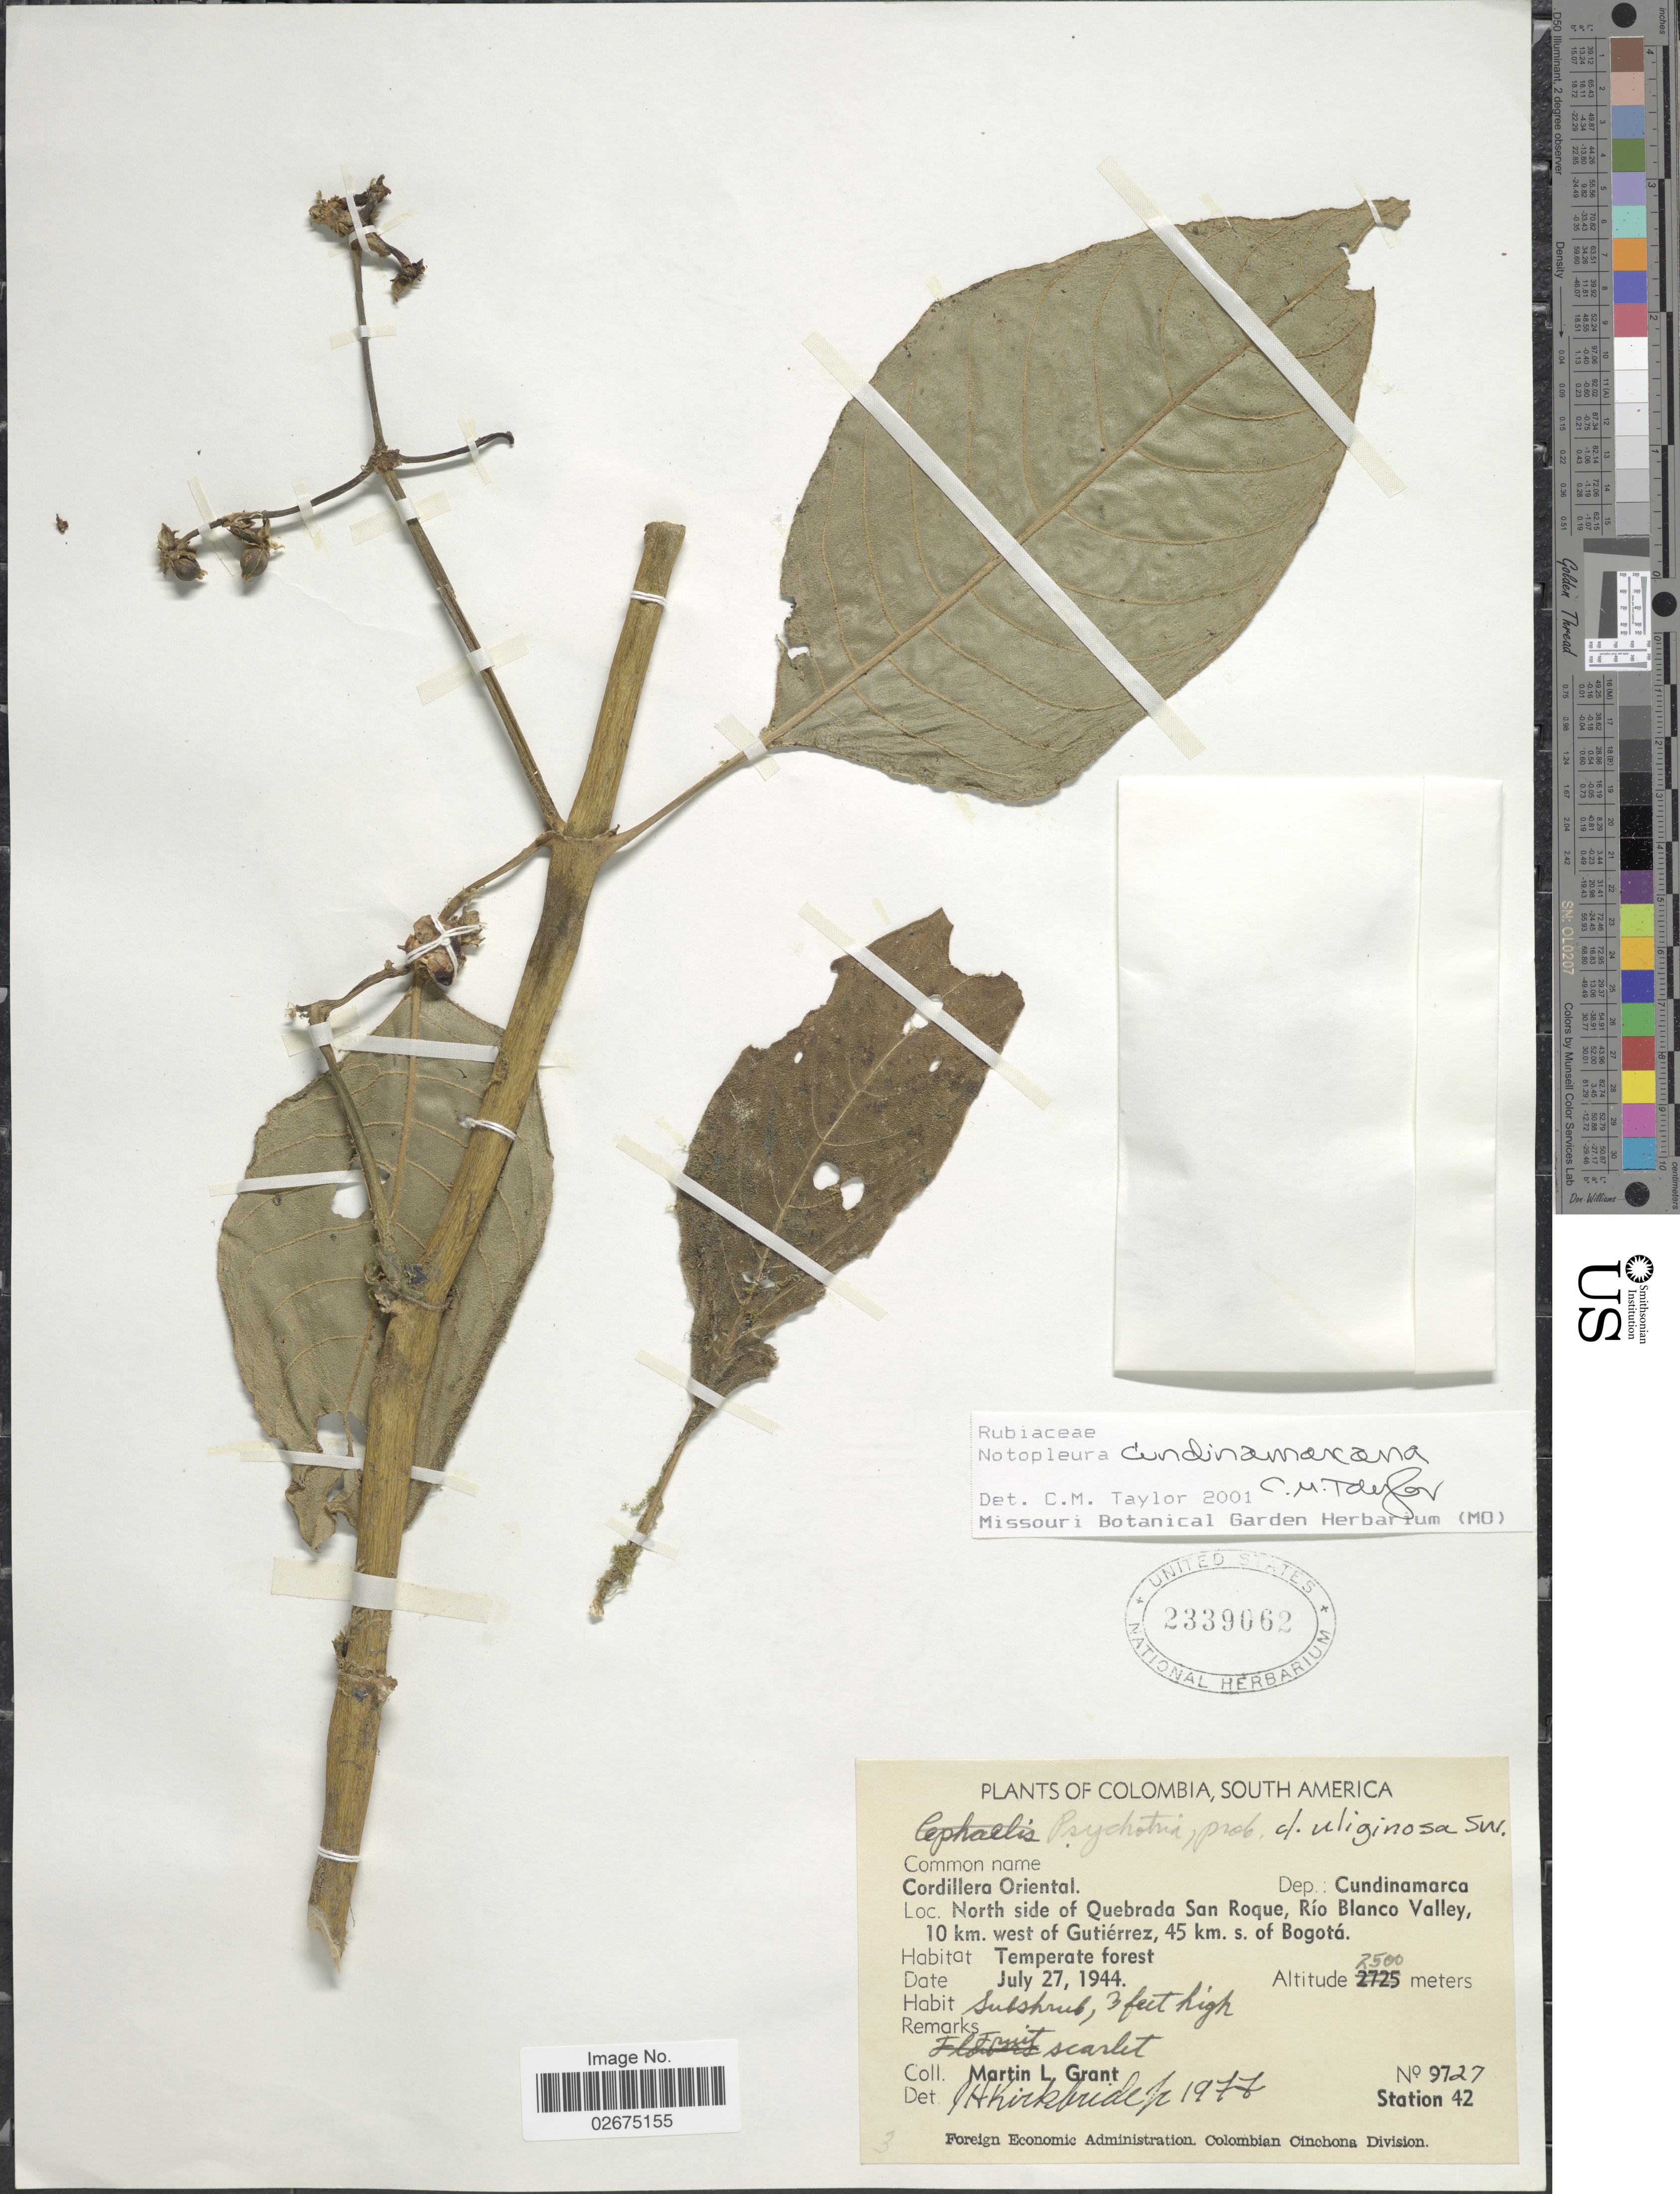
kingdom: Plantae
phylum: Tracheophyta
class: Magnoliopsida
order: Gentianales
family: Rubiaceae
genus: Notopleura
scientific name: Notopleura cundinamarcana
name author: C.M. Taylor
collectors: M. L. Grant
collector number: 9727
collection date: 1944-07-27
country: Colombia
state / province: Cundinamarca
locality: Cordillera Oriental. North side of Quebrada San Roque, Rio Blanco Valley, 10 km. west of Gutierrez, 45 km. s. of Bogota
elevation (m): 2500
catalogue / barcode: US 2339062